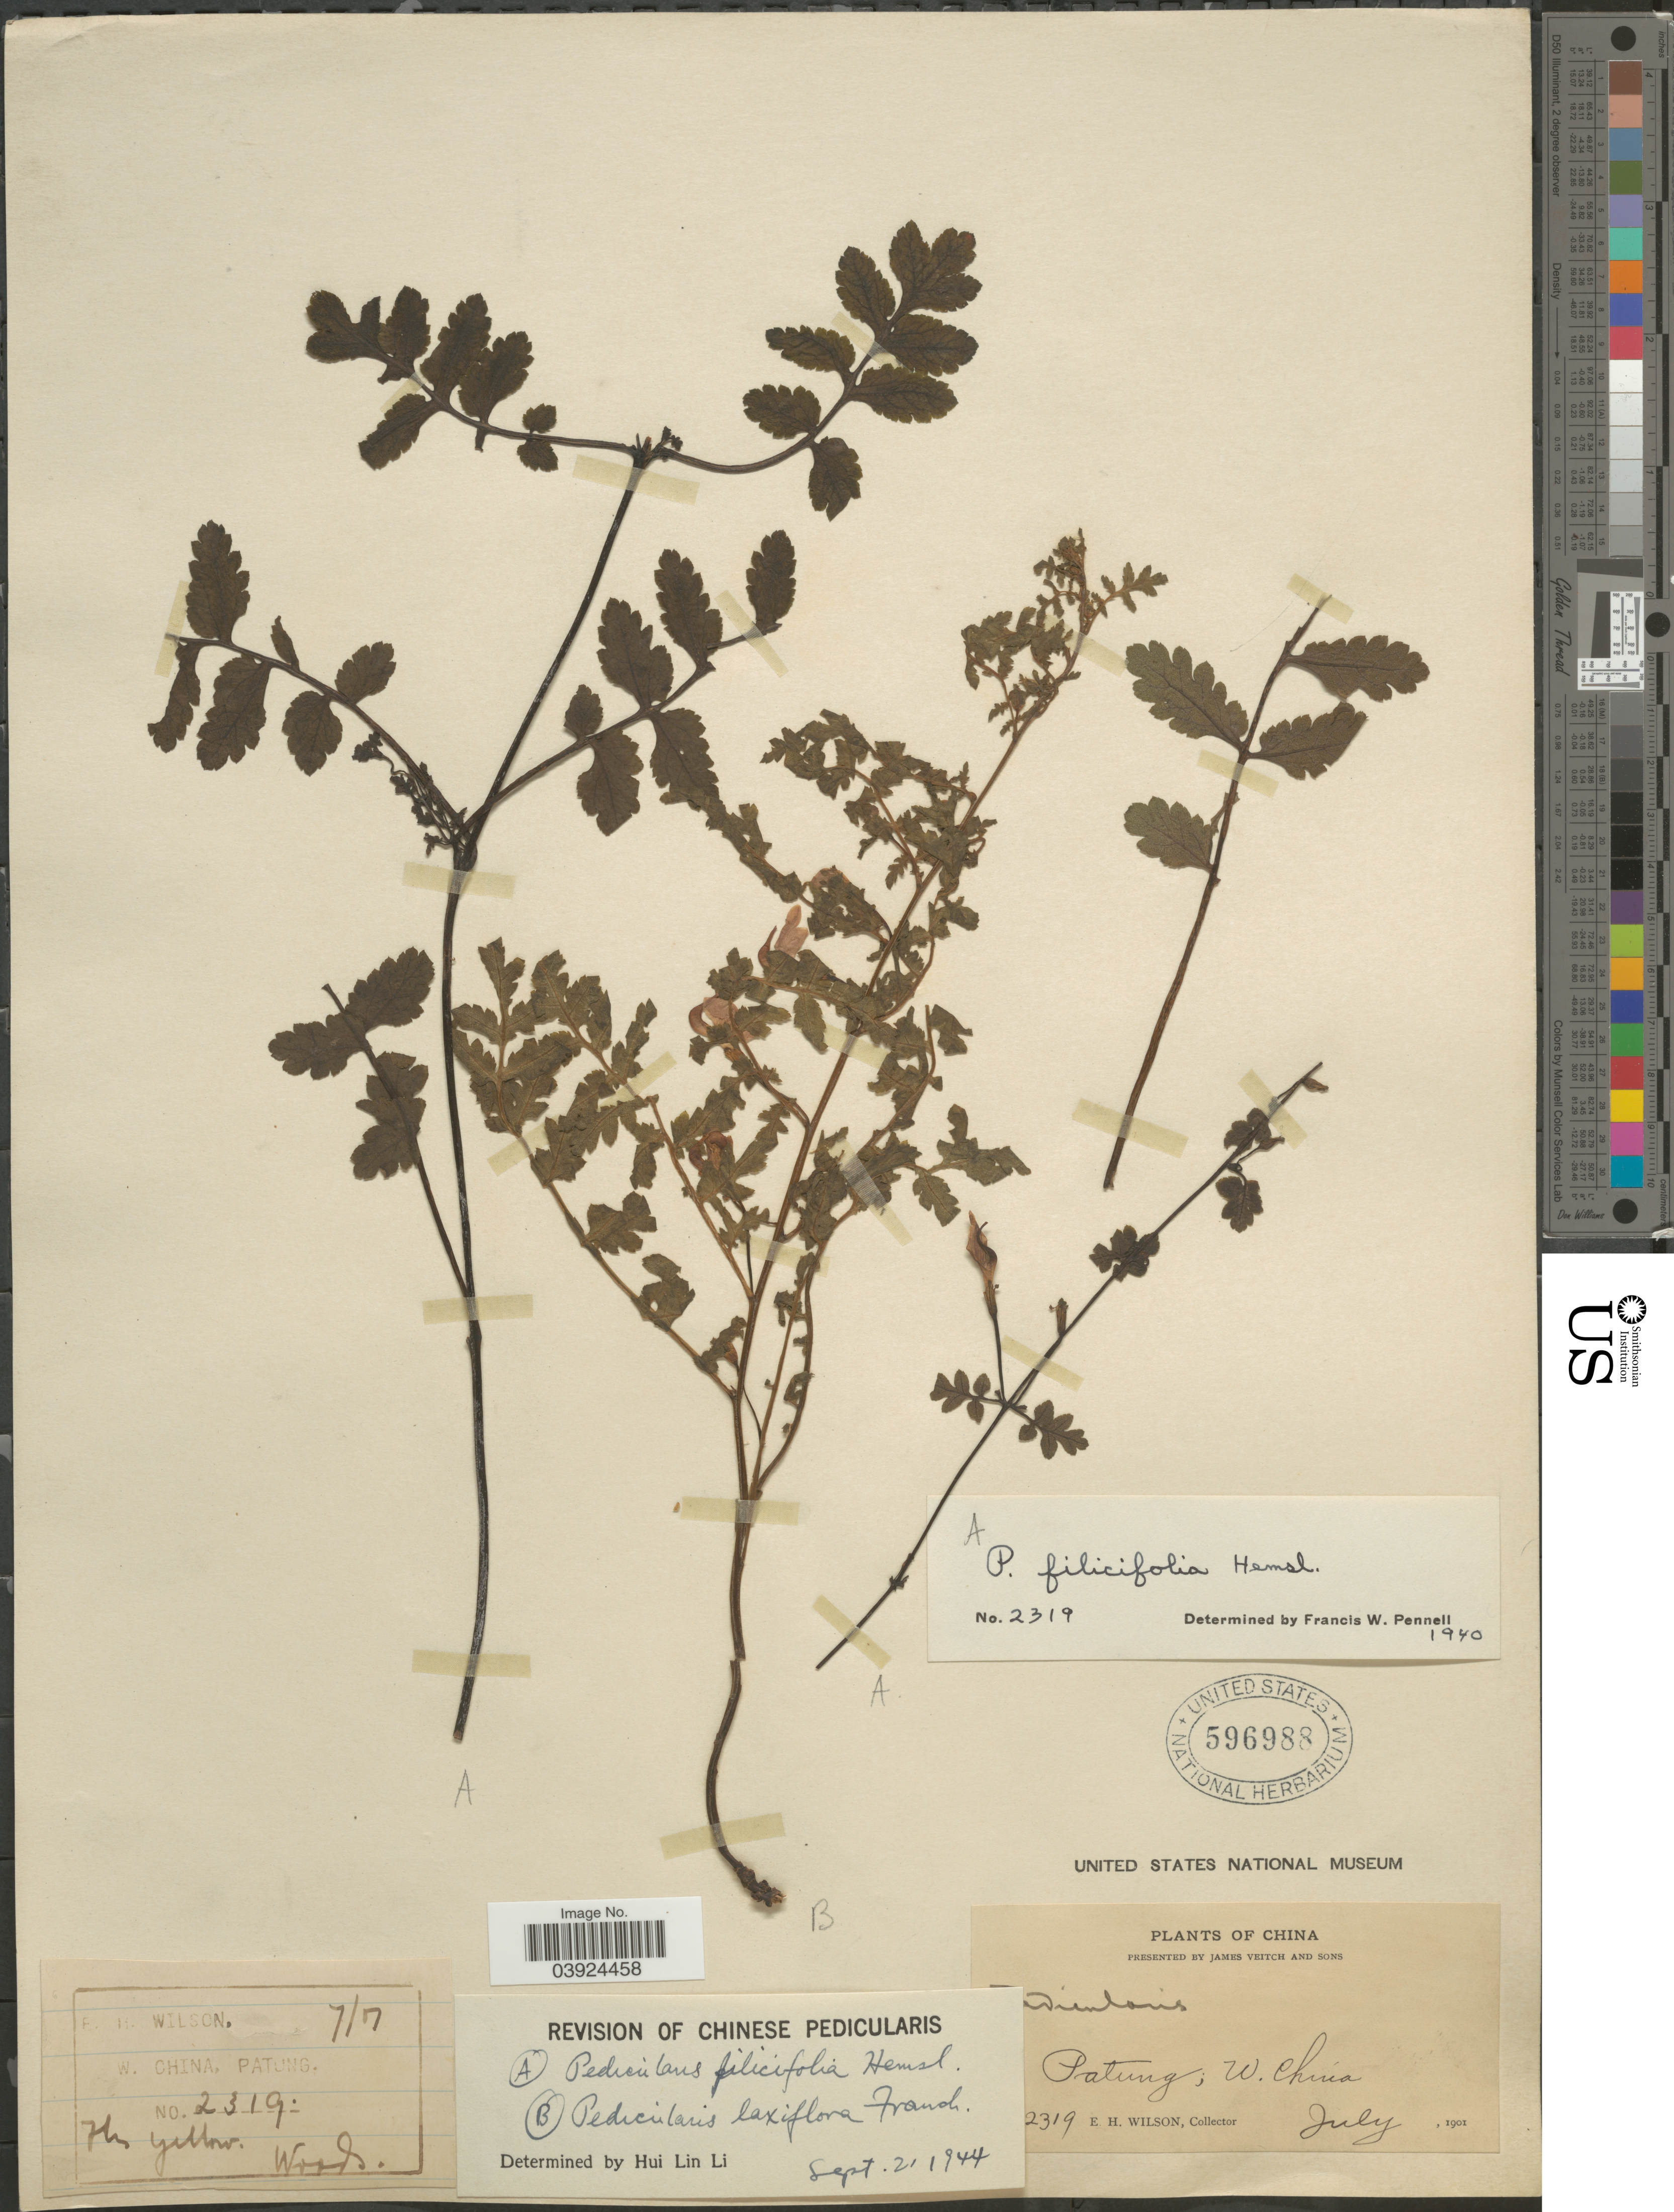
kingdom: Plantae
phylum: Tracheophyta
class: Magnoliopsida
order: Lamiales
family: Orobanchaceae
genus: Pedicularis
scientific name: Pedicularis filicifolia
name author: Hemsl.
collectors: E. Wilson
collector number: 2319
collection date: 1901-07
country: China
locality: Patung, W. China.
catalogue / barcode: US 596988